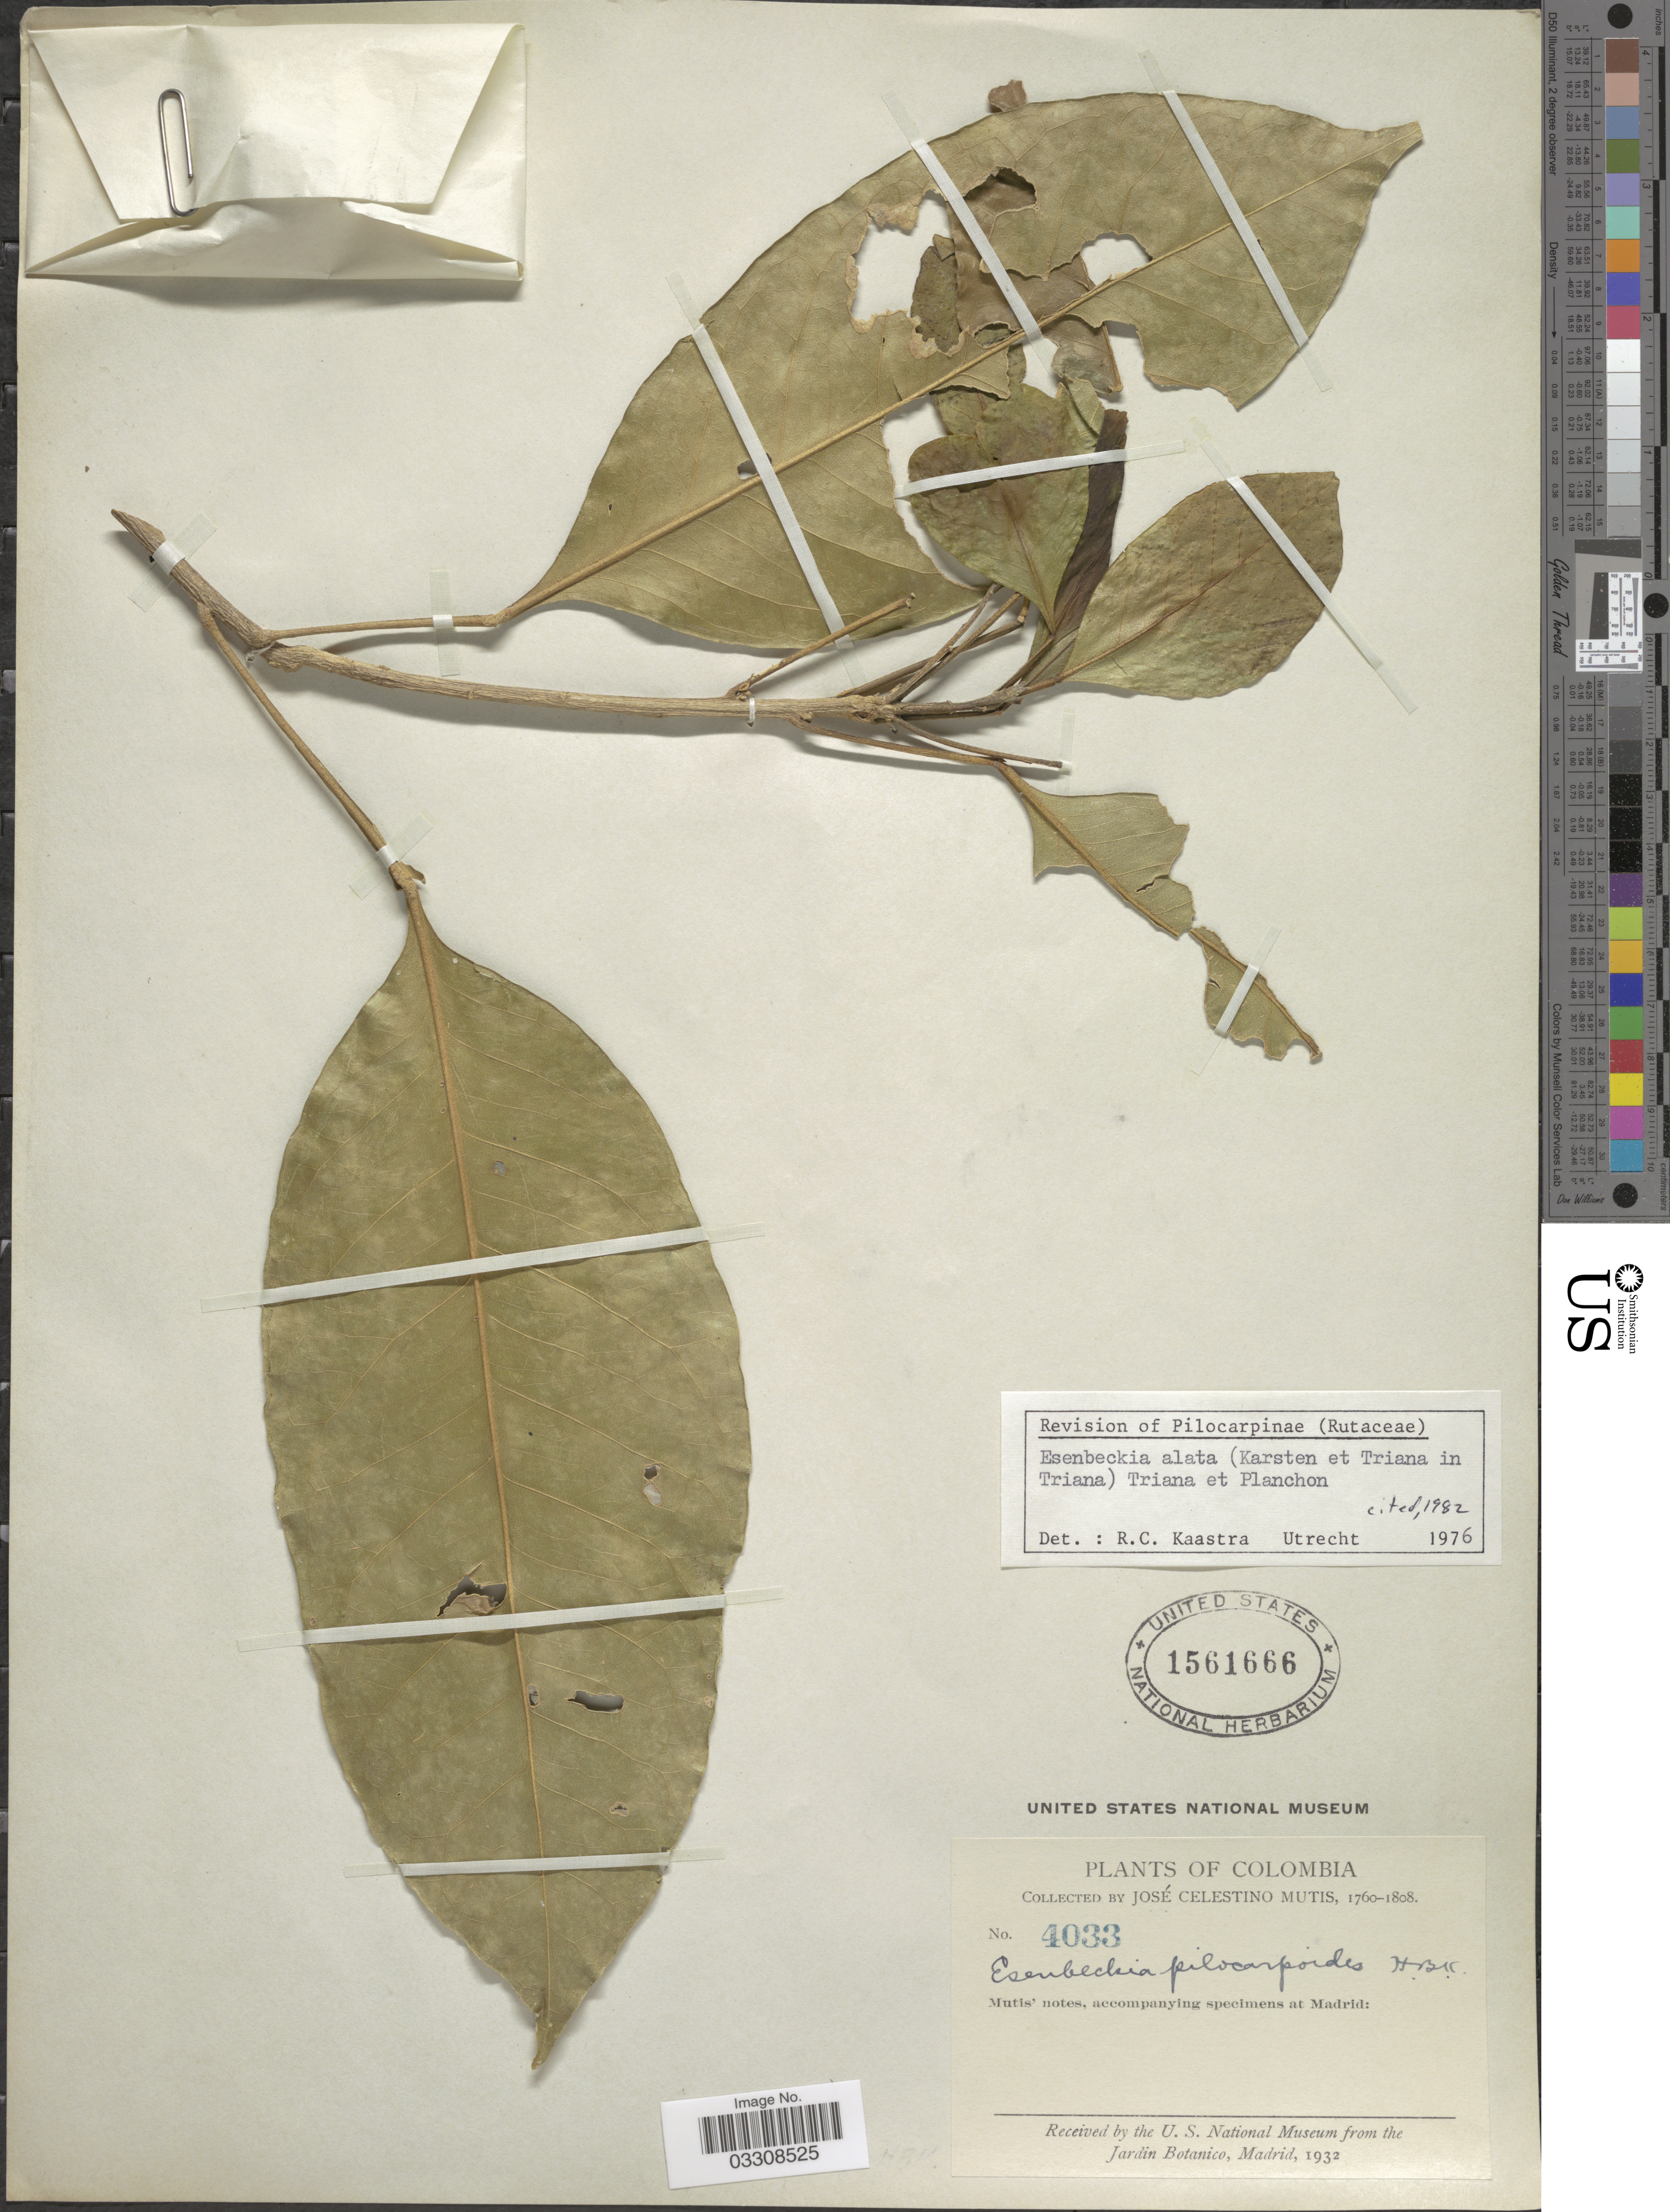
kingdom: Plantae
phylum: Tracheophyta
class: Magnoliopsida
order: Sapindales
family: Rutaceae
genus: Esenbeckia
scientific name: Esenbeckia alata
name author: (H. Karst. & Triana) Triana & Planch.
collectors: J. C. B. Mutis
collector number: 4033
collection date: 1760/1808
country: Colombia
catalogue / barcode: US 1561666